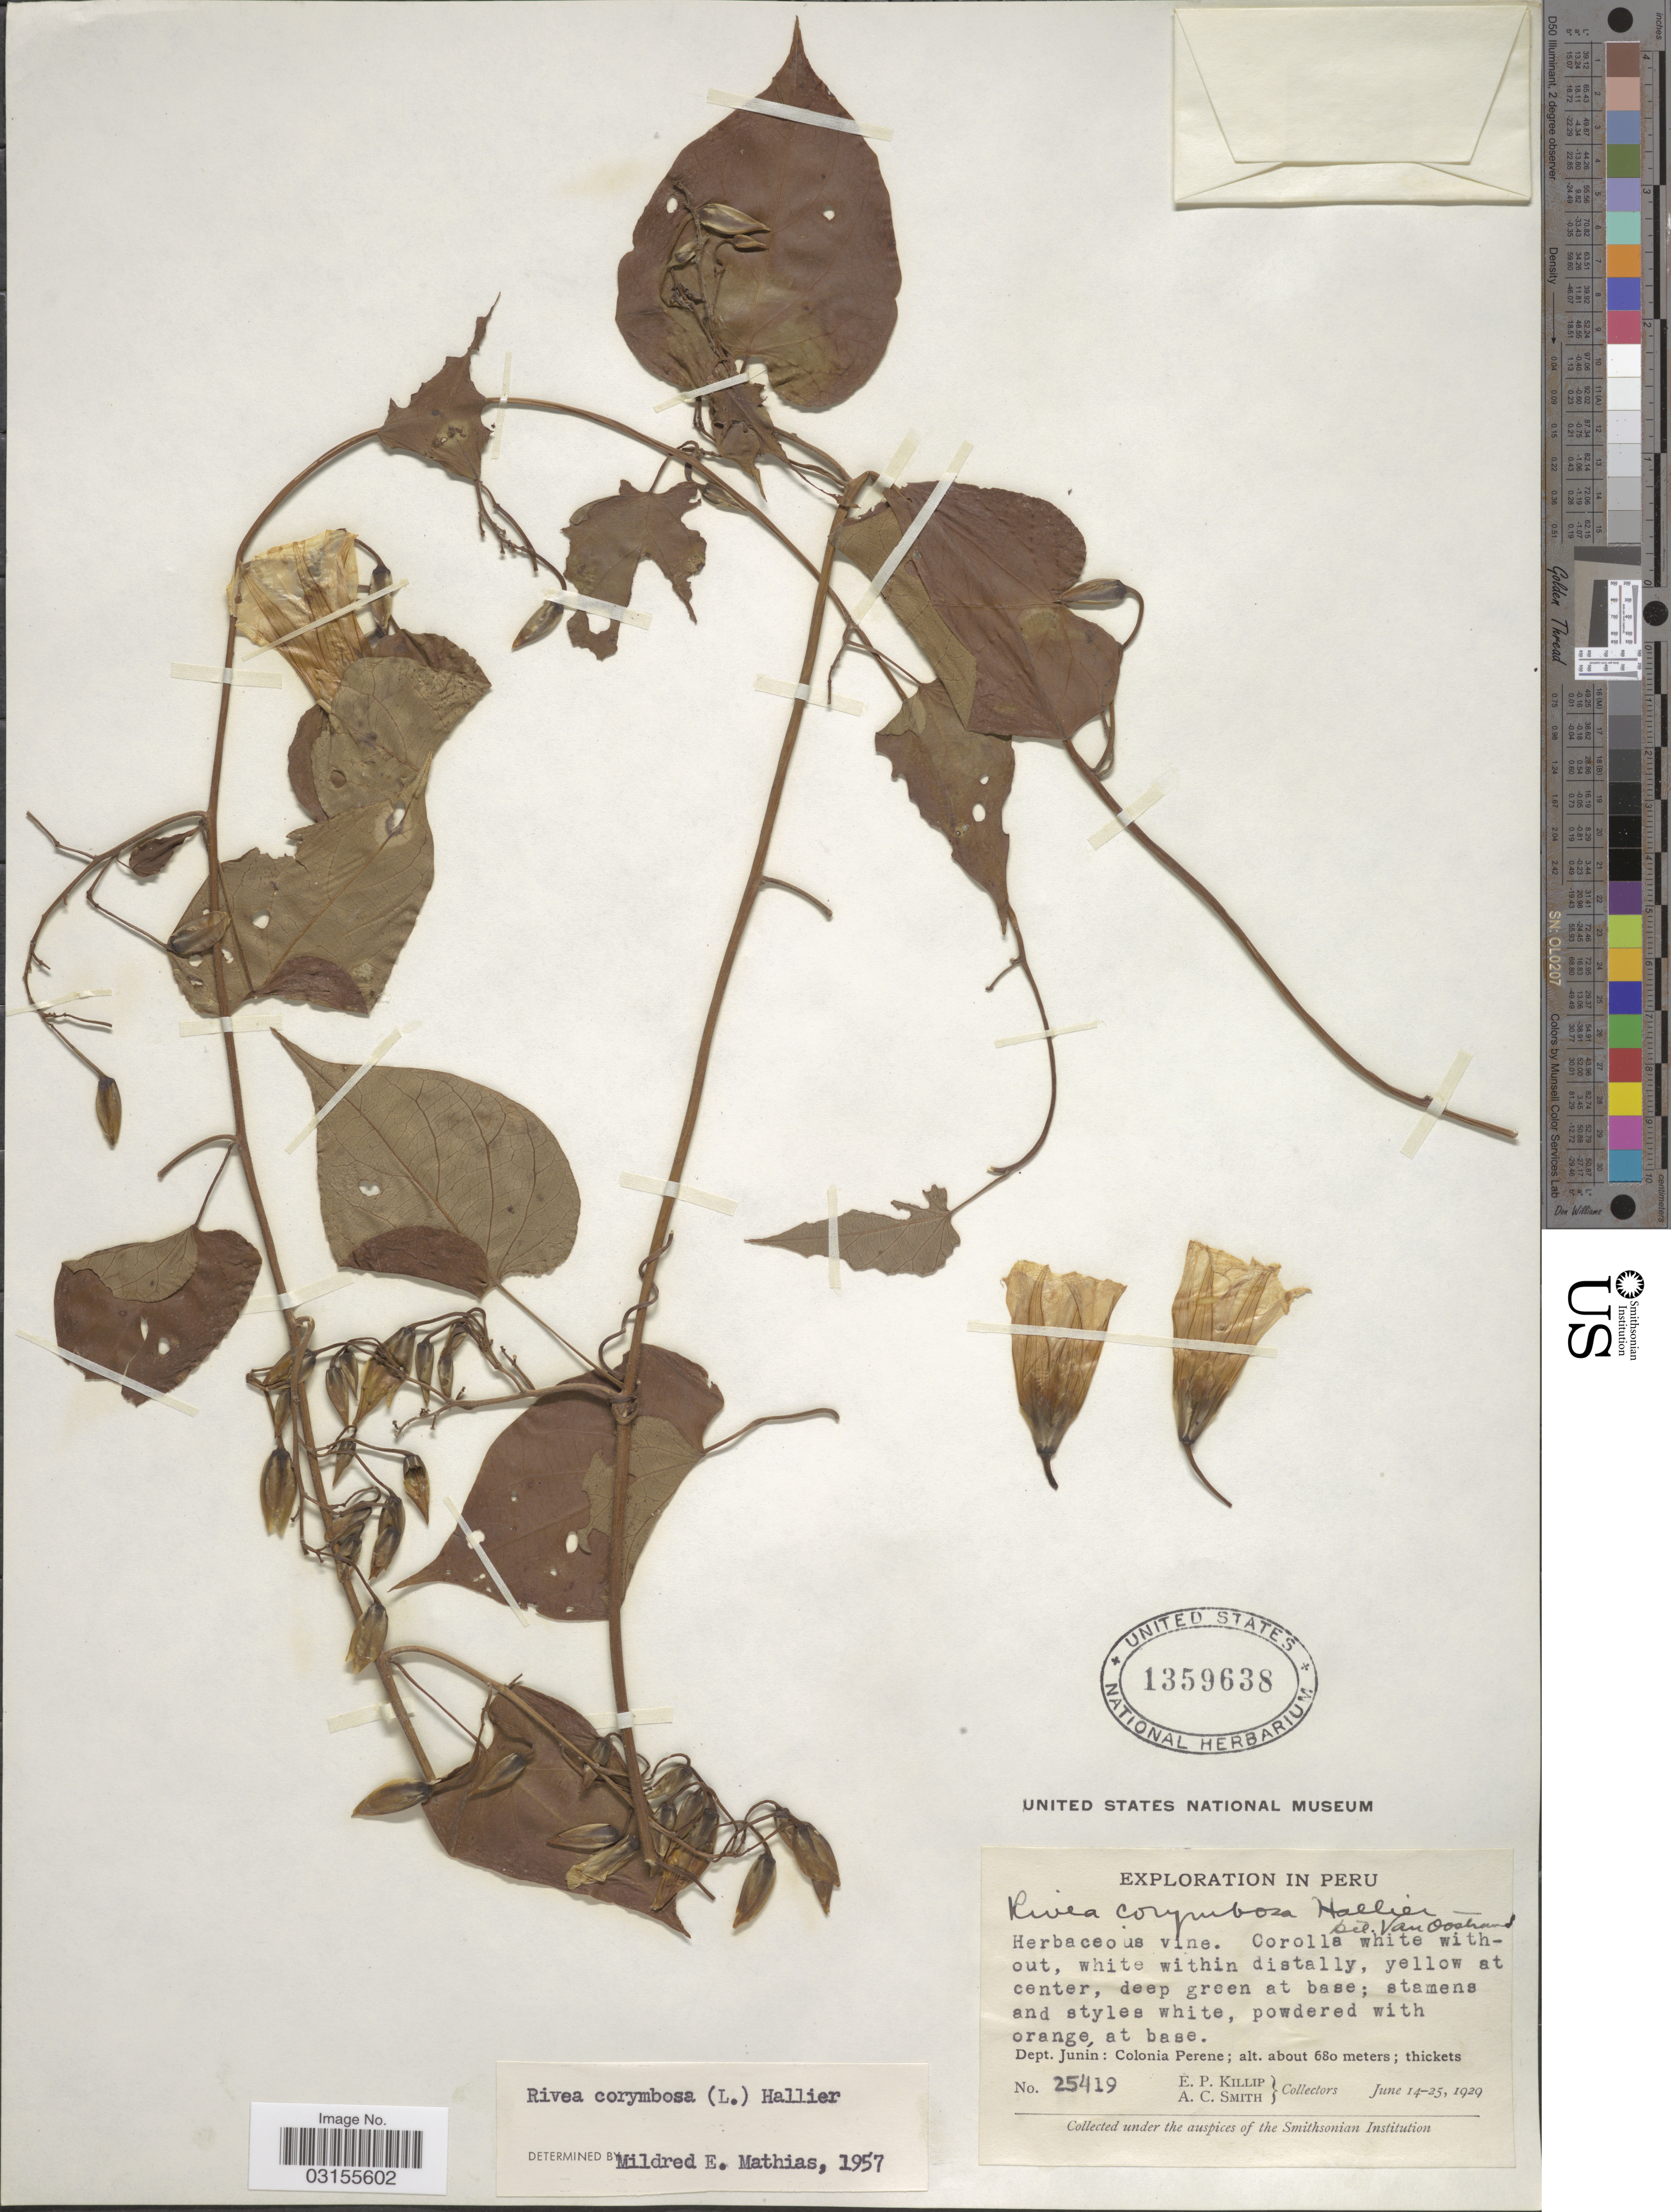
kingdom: Plantae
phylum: Tracheophyta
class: Magnoliopsida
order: Solanales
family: Convolvulaceae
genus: Turbina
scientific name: Turbina corymbosa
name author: (L.) Raf.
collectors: E. P. Killip & A. C. Smith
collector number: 25419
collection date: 1929-06-14/1929-06-25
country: Peru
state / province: Junín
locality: Dept. Junín: Colonia Perene.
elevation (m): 680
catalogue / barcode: US 1359638